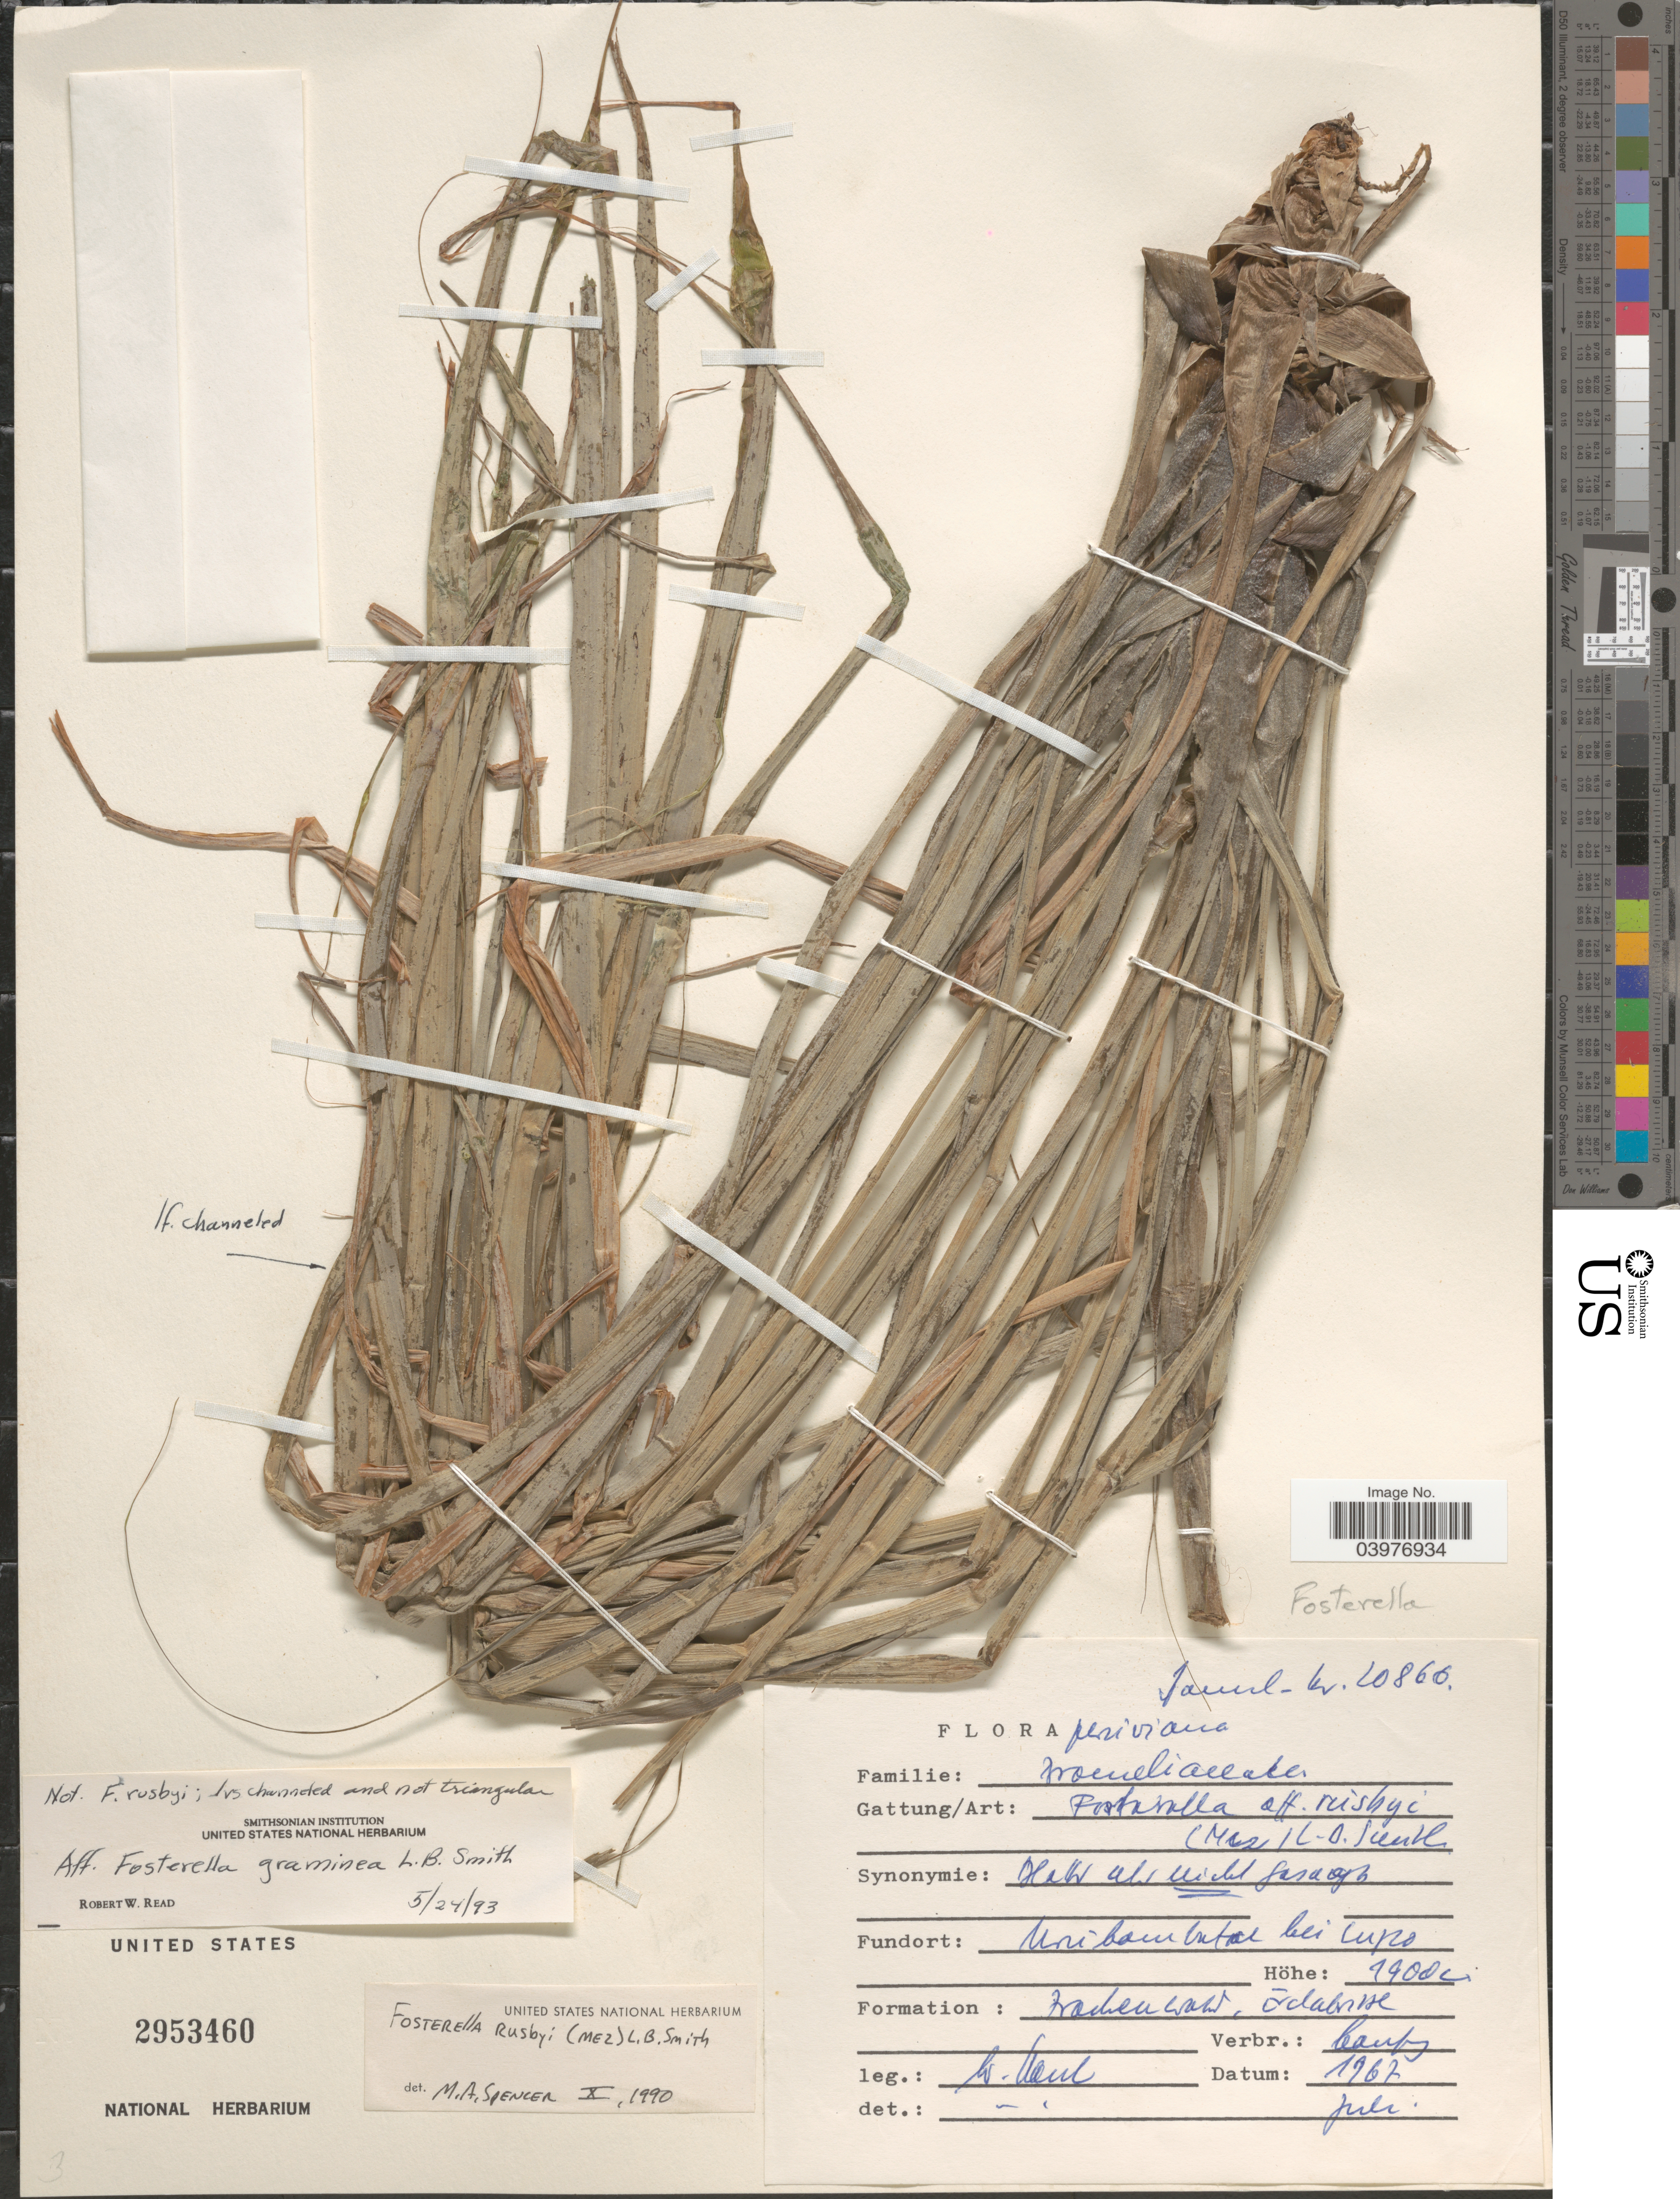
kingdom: Plantae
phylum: Tracheophyta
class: Liliopsida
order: Poales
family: Bromeliaceae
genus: Fosterella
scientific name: Fosterella graminea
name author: (L.B. Sm.) L.B. Sm.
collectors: W. Rauh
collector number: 10860*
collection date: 1967-07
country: Peru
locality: Urubambatal bei Cuzco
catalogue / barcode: US 2953460